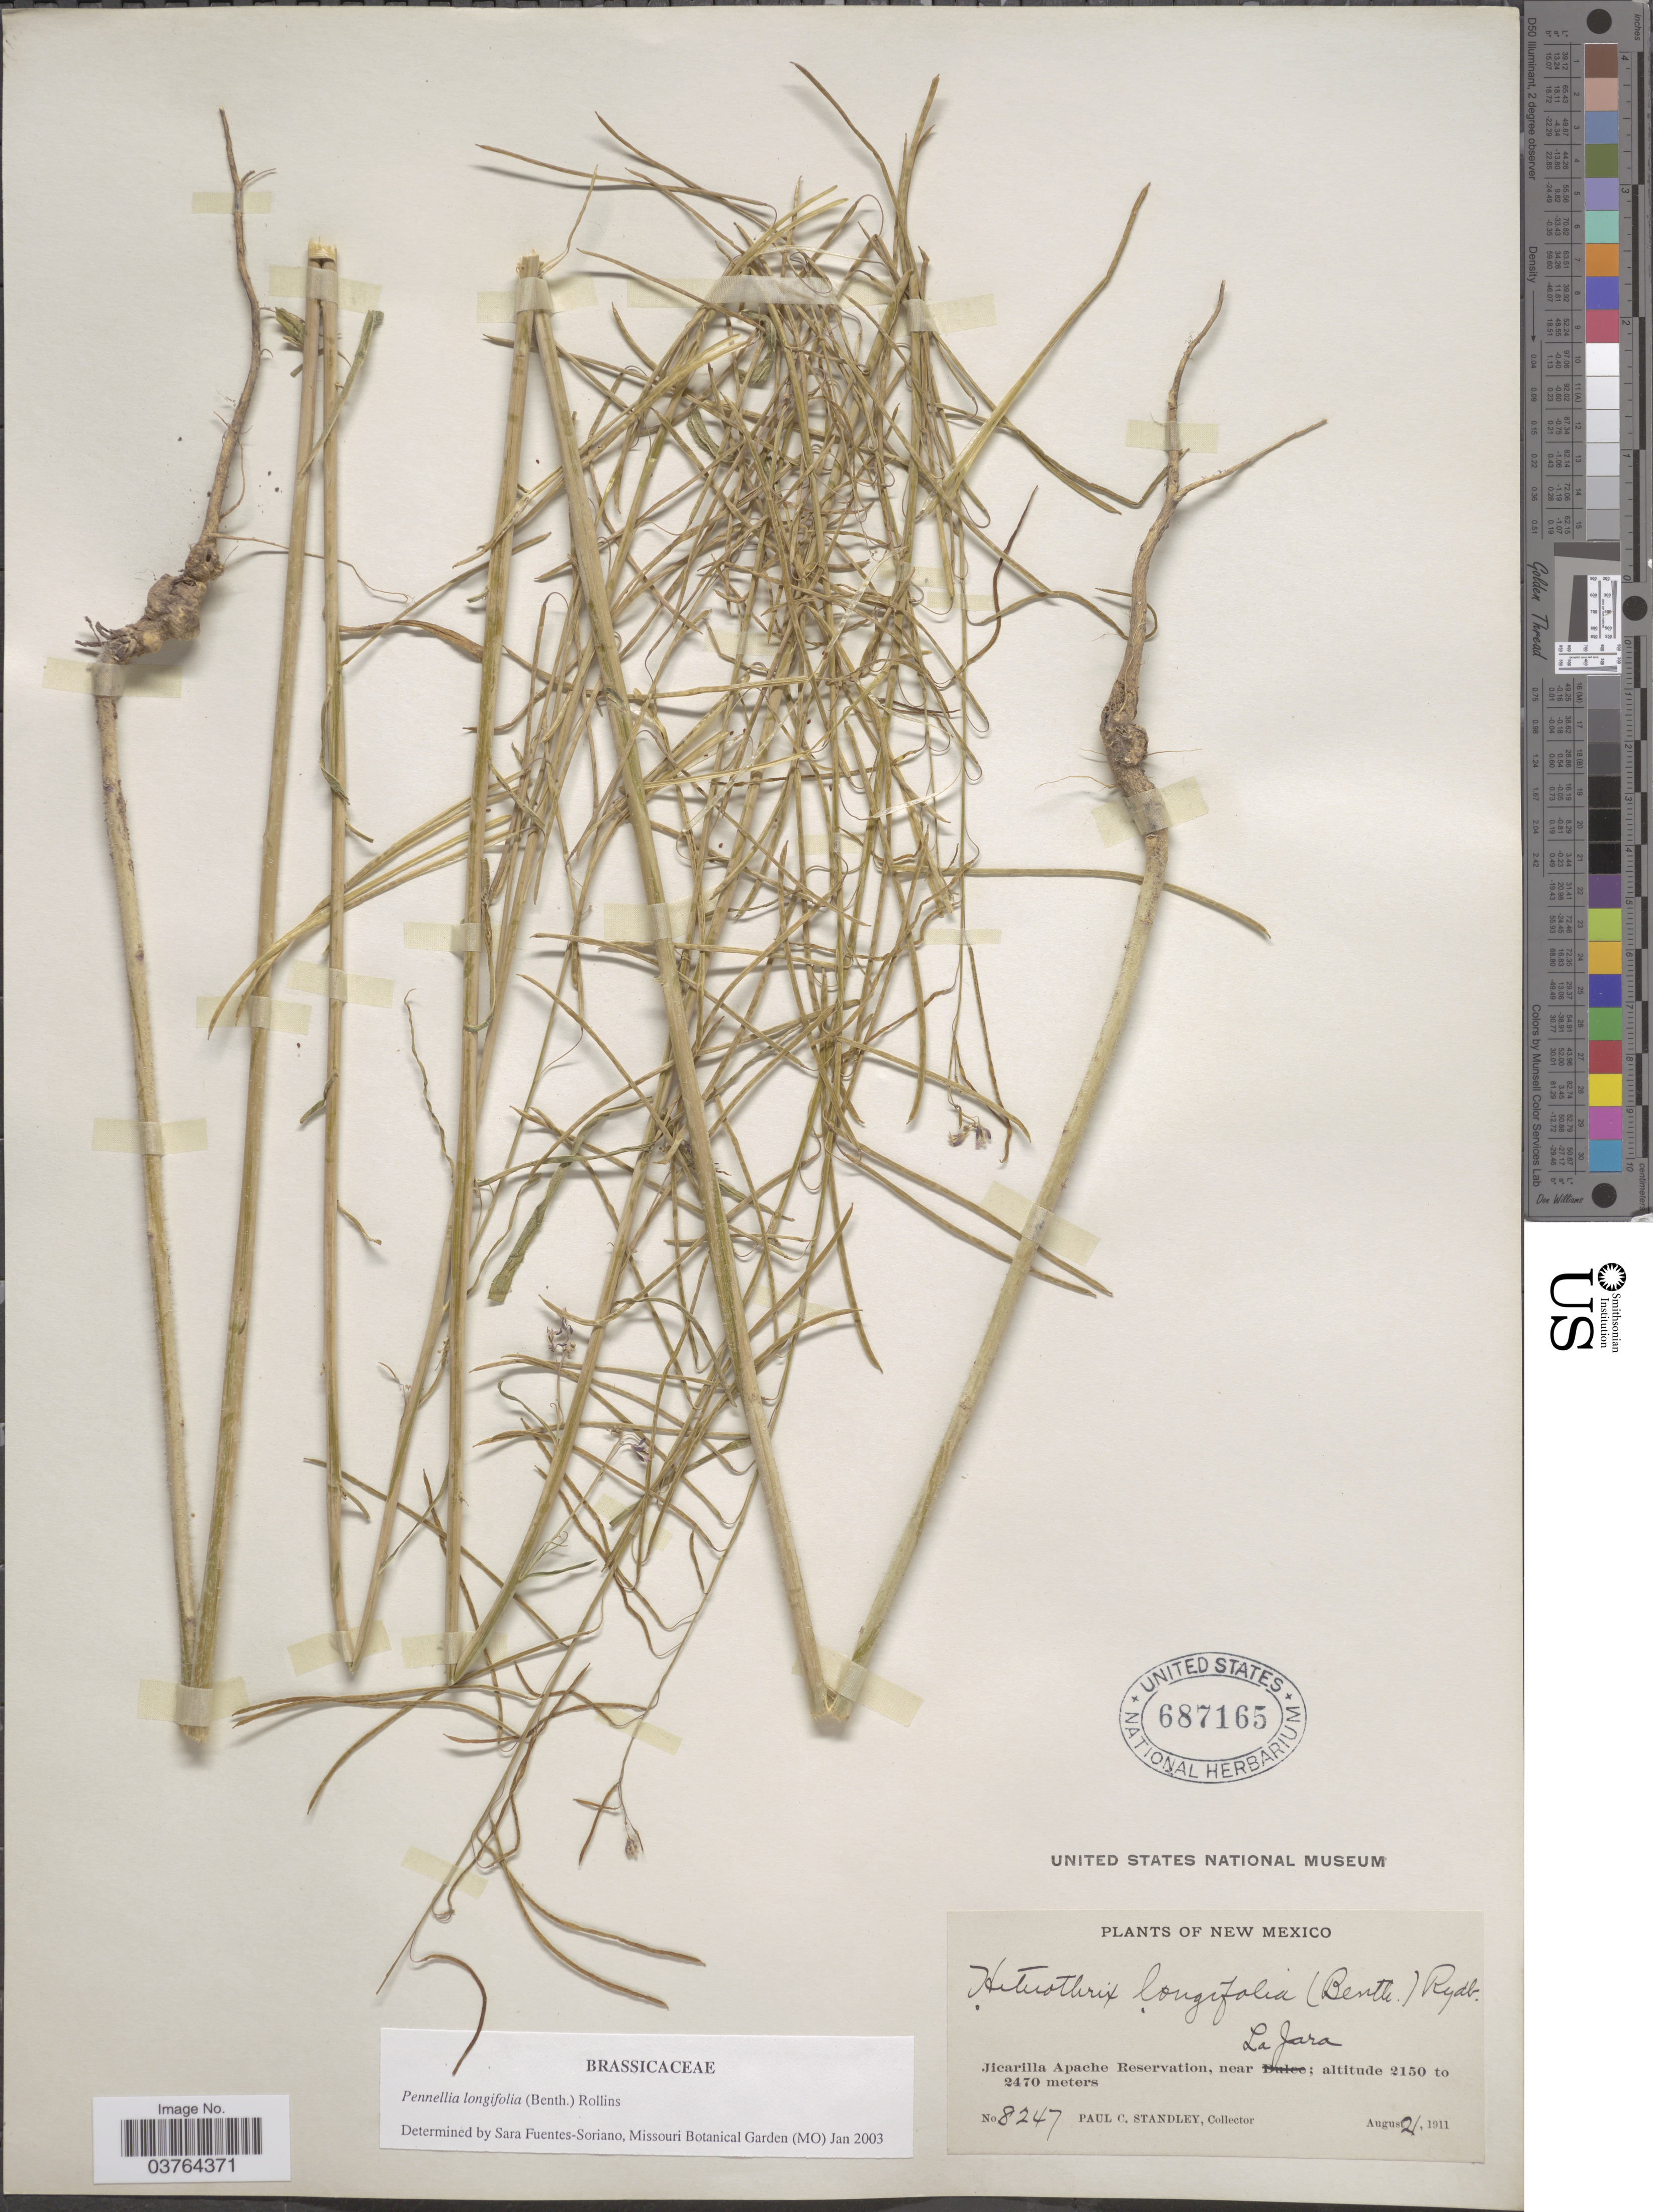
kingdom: Plantae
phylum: Tracheophyta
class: Magnoliopsida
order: Brassicales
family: Brassicaceae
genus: Pennellia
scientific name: Pennellia longifolia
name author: (Benth.) Rollins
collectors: P. C. Standley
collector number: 8247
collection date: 1911-08-21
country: United States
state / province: New Mexico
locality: Jicarilla Apache Reservation, near La Jara.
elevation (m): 2150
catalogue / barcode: US 687165